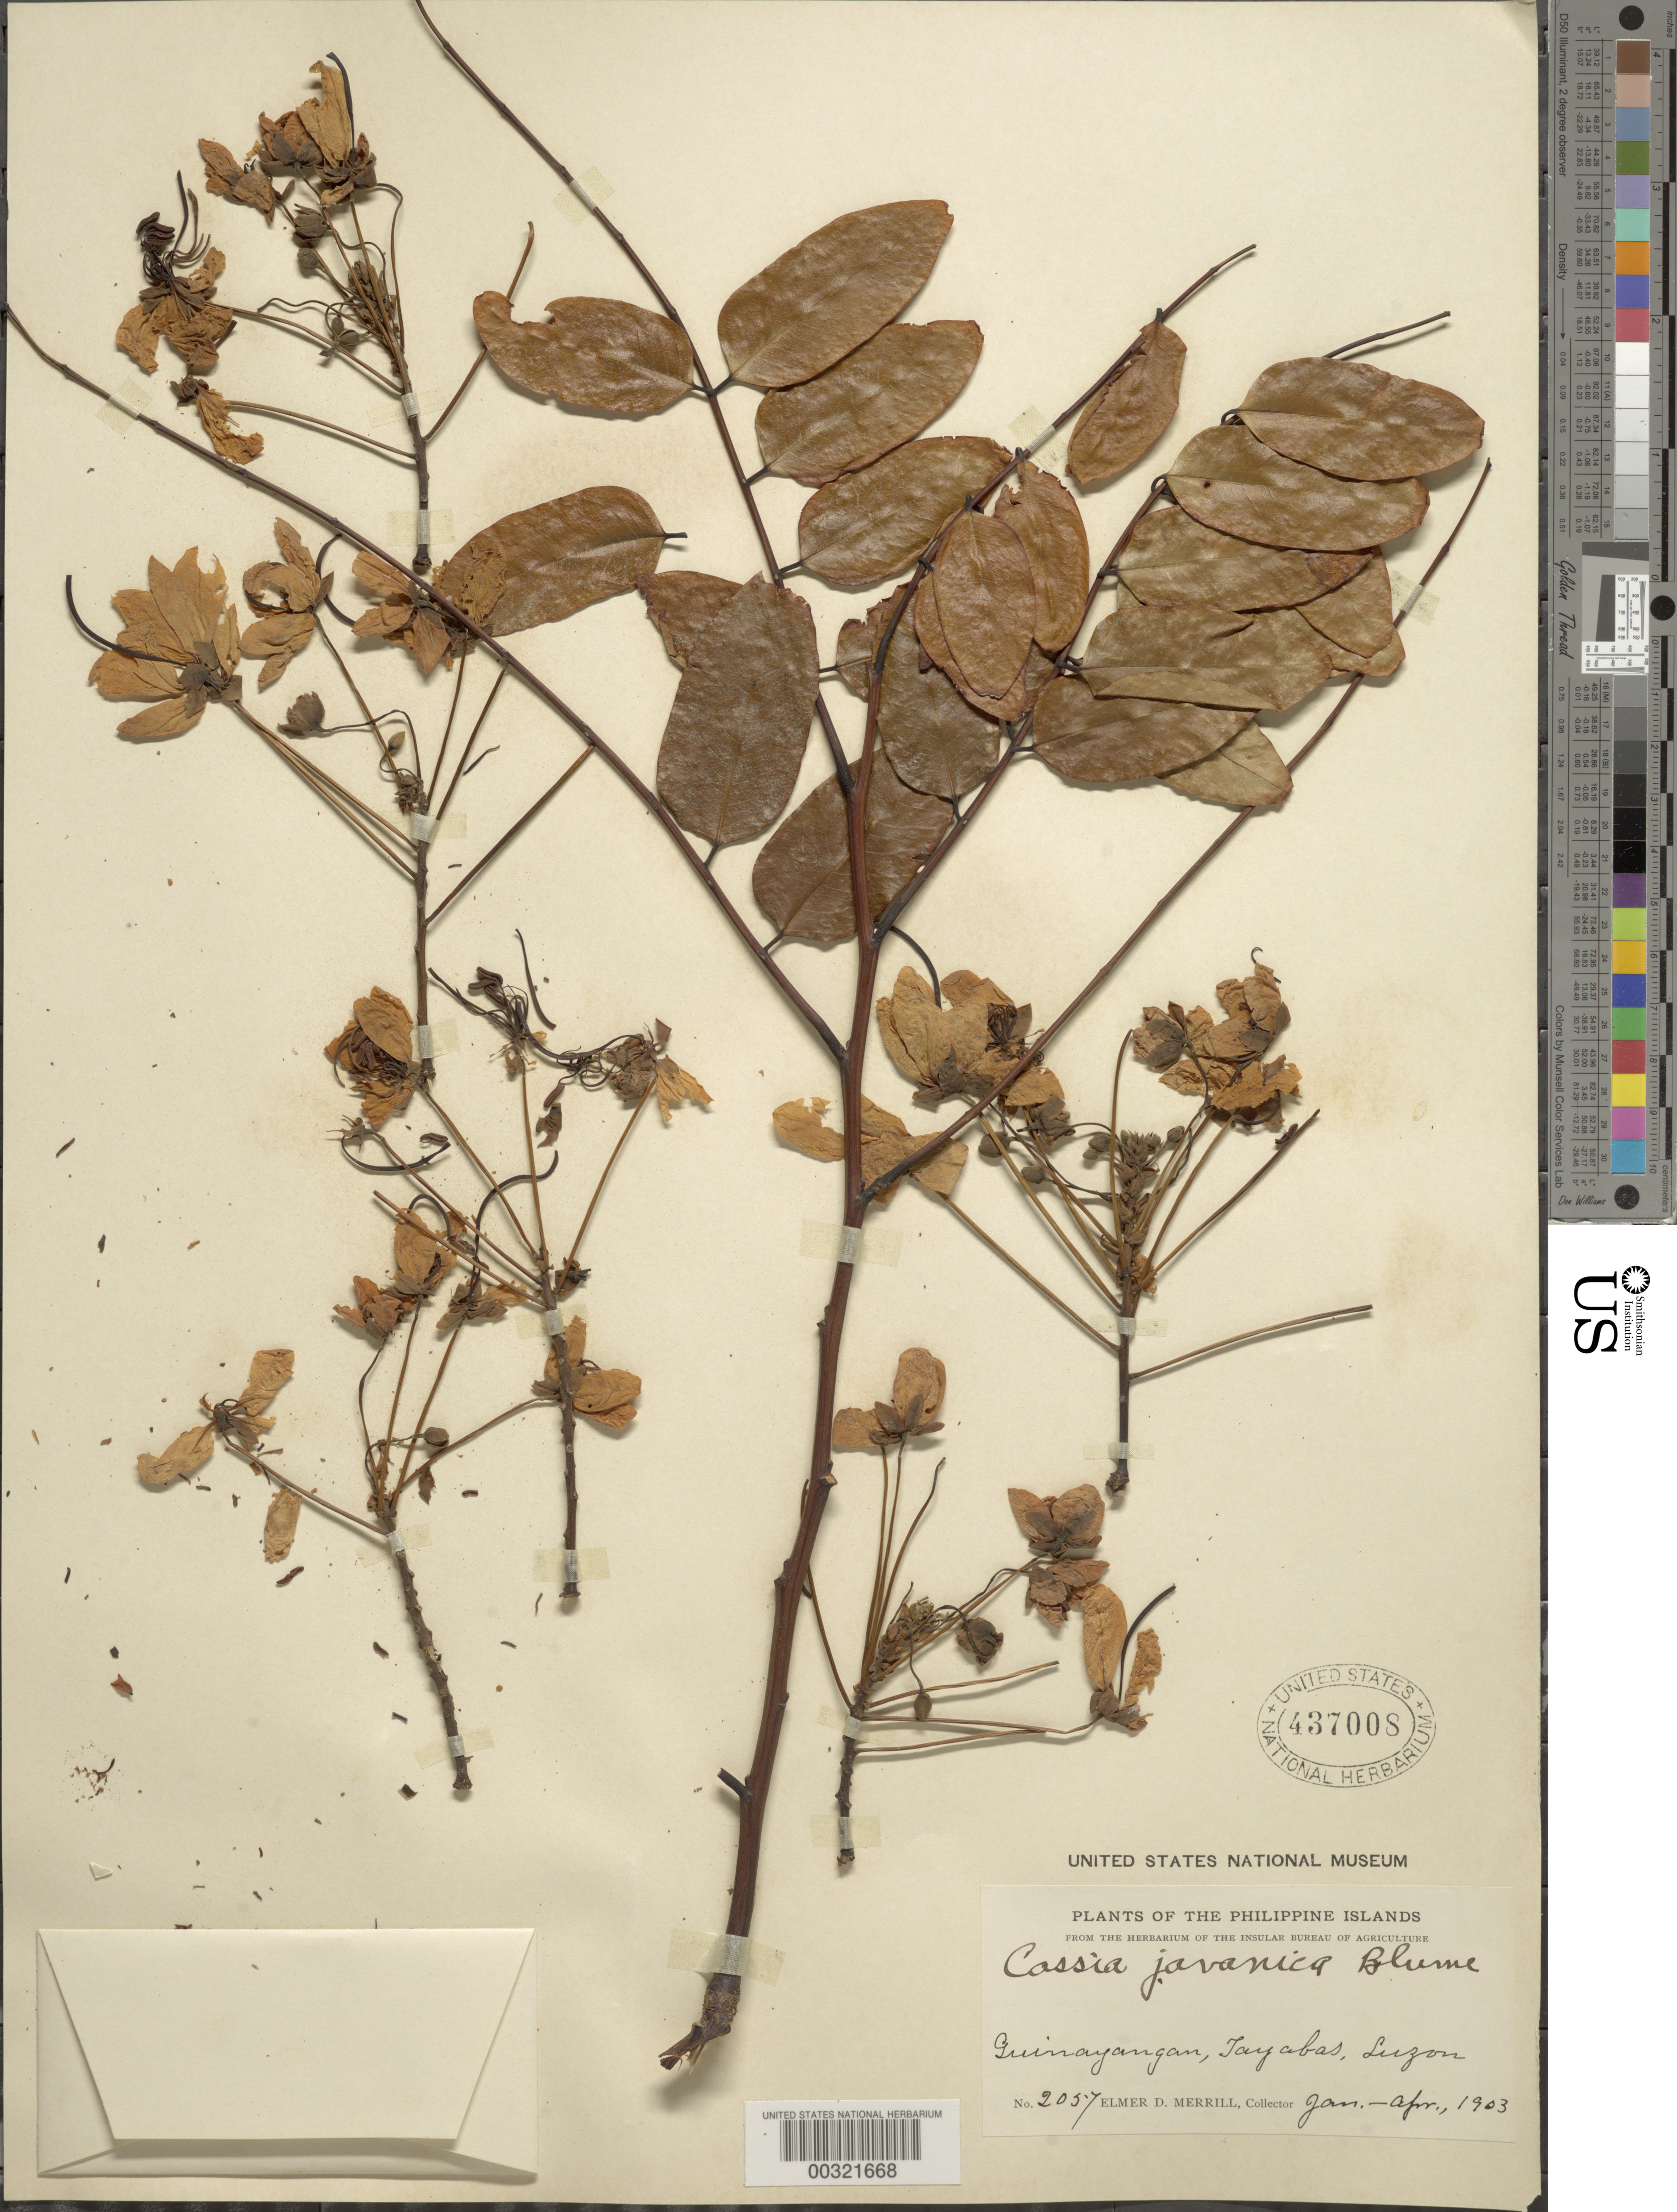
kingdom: Plantae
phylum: Tracheophyta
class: Magnoliopsida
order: Fabales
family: Fabaceae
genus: Cassia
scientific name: Cassia javanica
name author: L.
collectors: E. D. Merrill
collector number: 2057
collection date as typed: Jan 1903 to -- Apr 1903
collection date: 1903-01/1903-04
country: Philippines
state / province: Calabarzon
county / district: Quezon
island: Luzon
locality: Guinayangan, Tayabas Prov. [= Quezon Province]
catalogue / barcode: US 437008